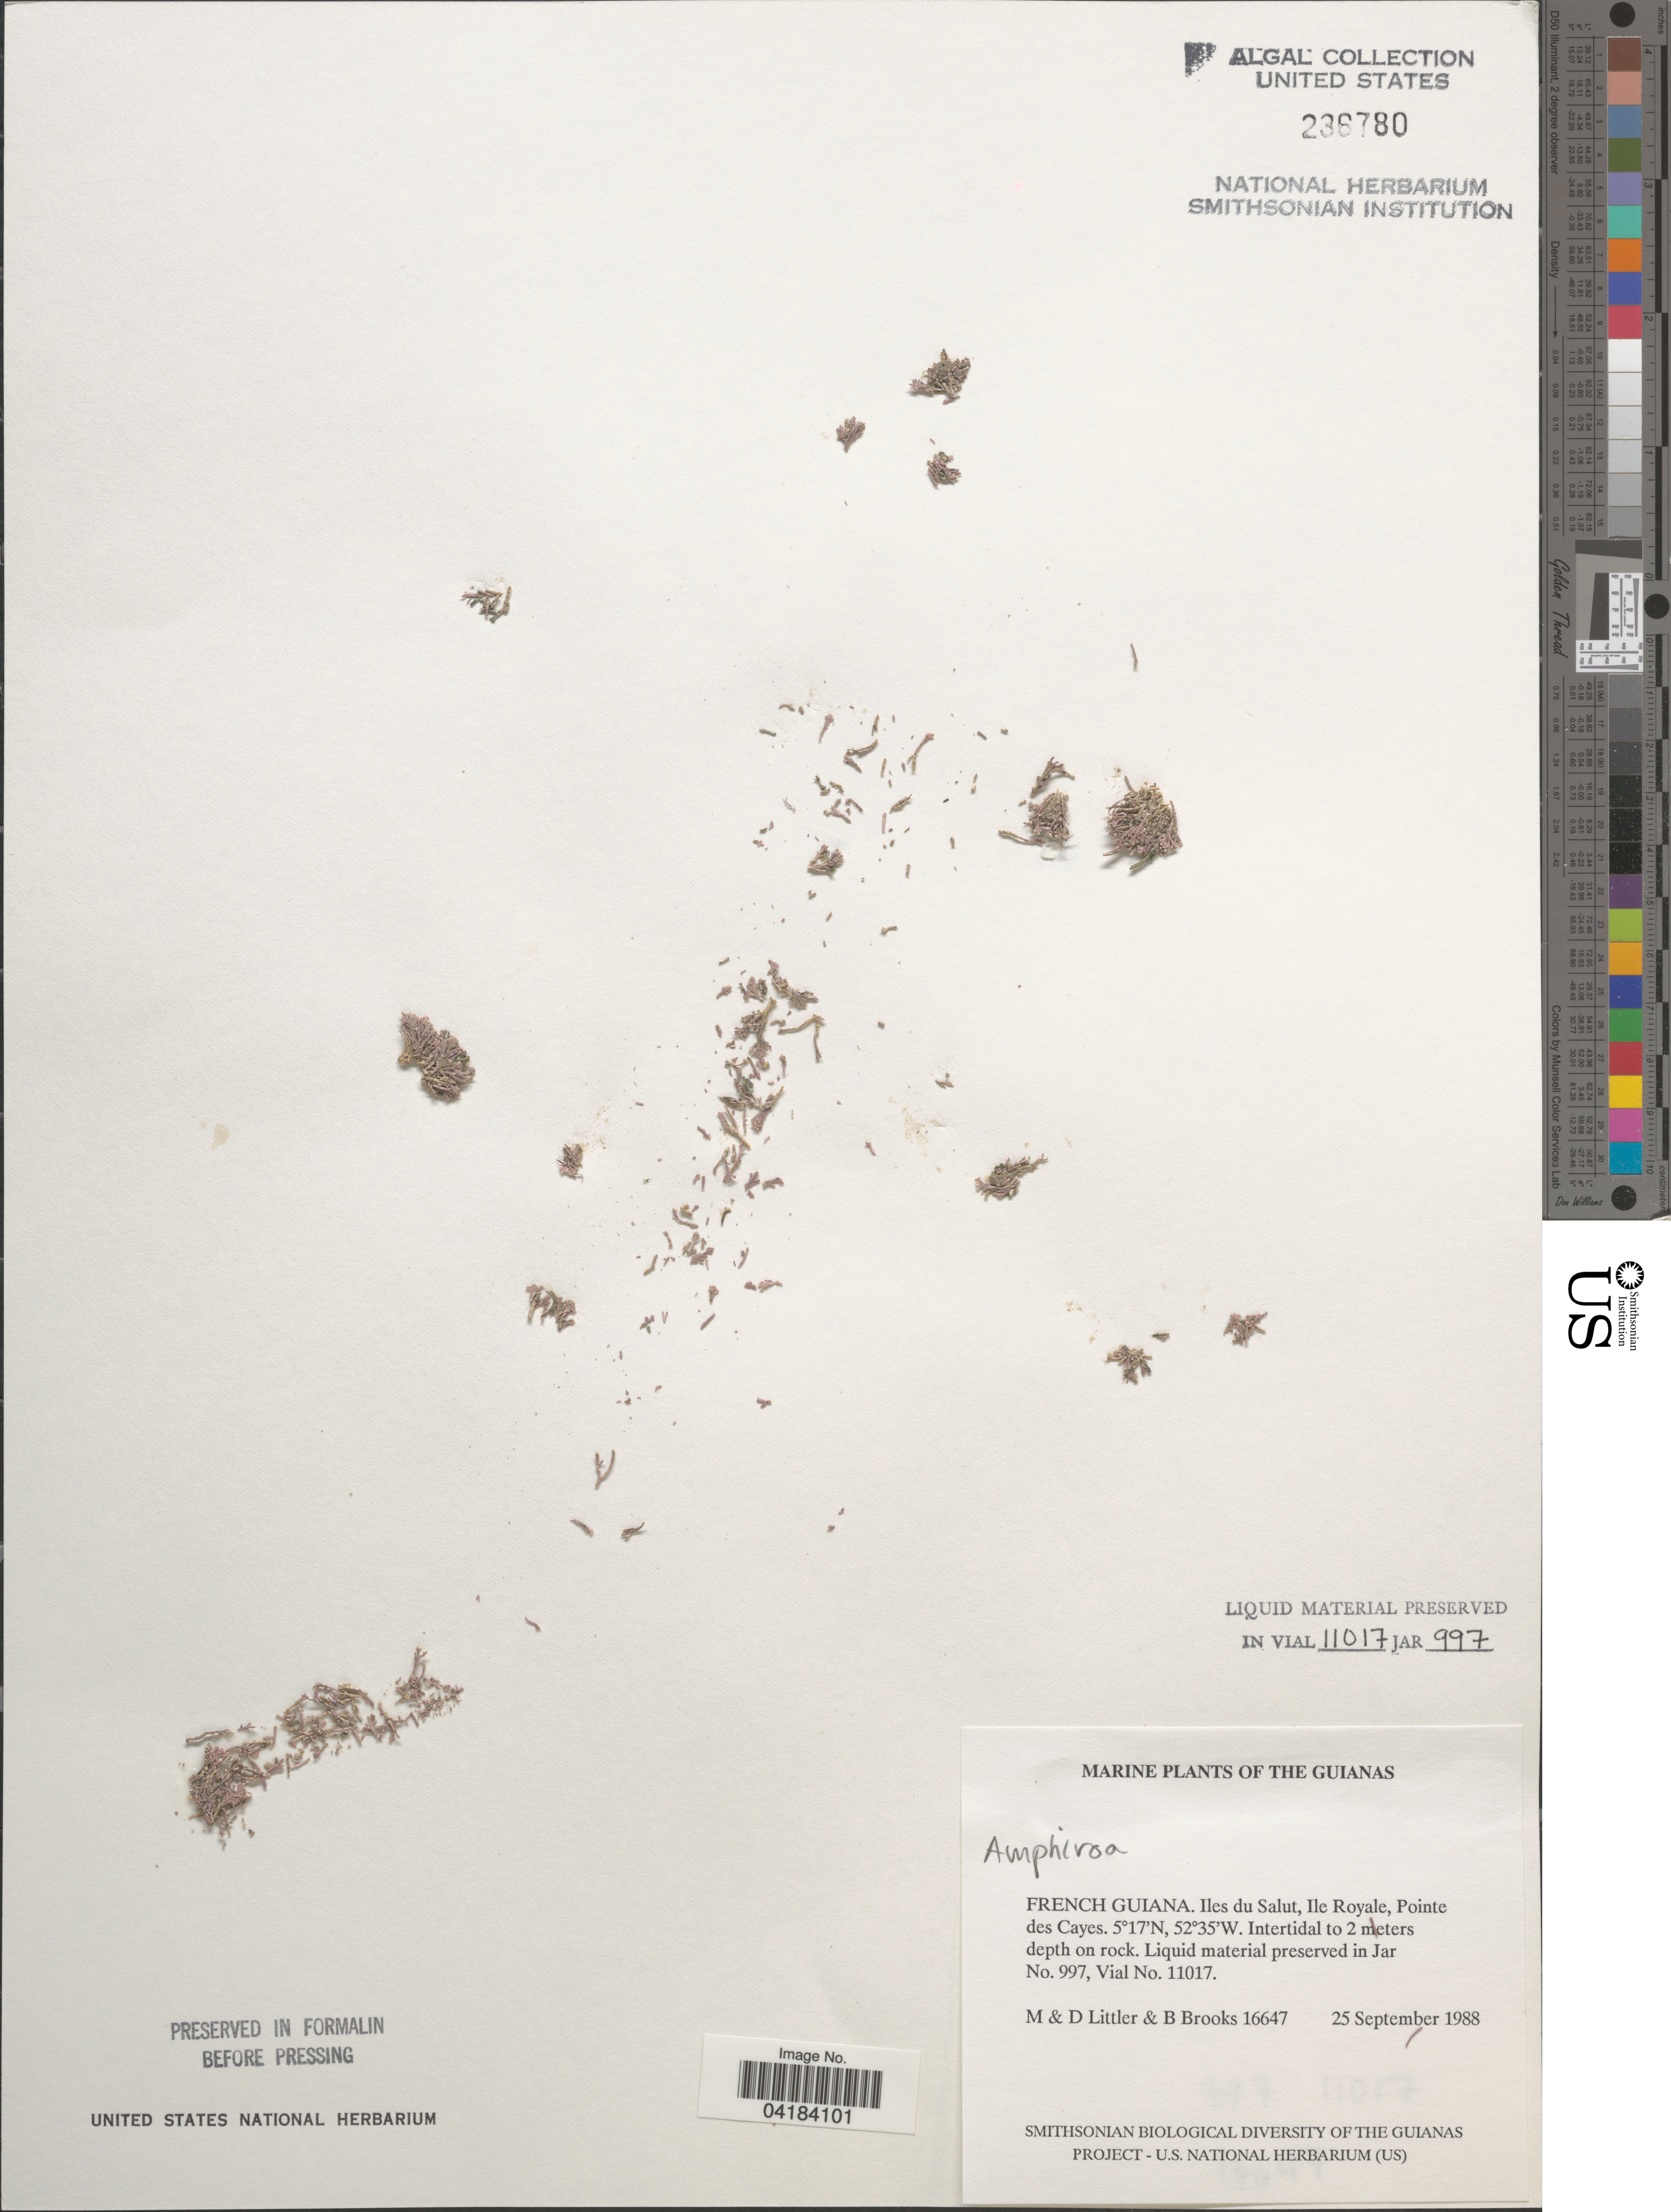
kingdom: Plantae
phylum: Rhodophyta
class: Florideophyceae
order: Corallinales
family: Lithophyllaceae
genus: Amphiroa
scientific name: Amphiroa sp.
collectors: M. Littler, D. S. Littler & B. Brooks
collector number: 16647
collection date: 1988-09-25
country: French Guiana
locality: Iles du Salut, Ile Royale, Pointe des Cayes.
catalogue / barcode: US 236780